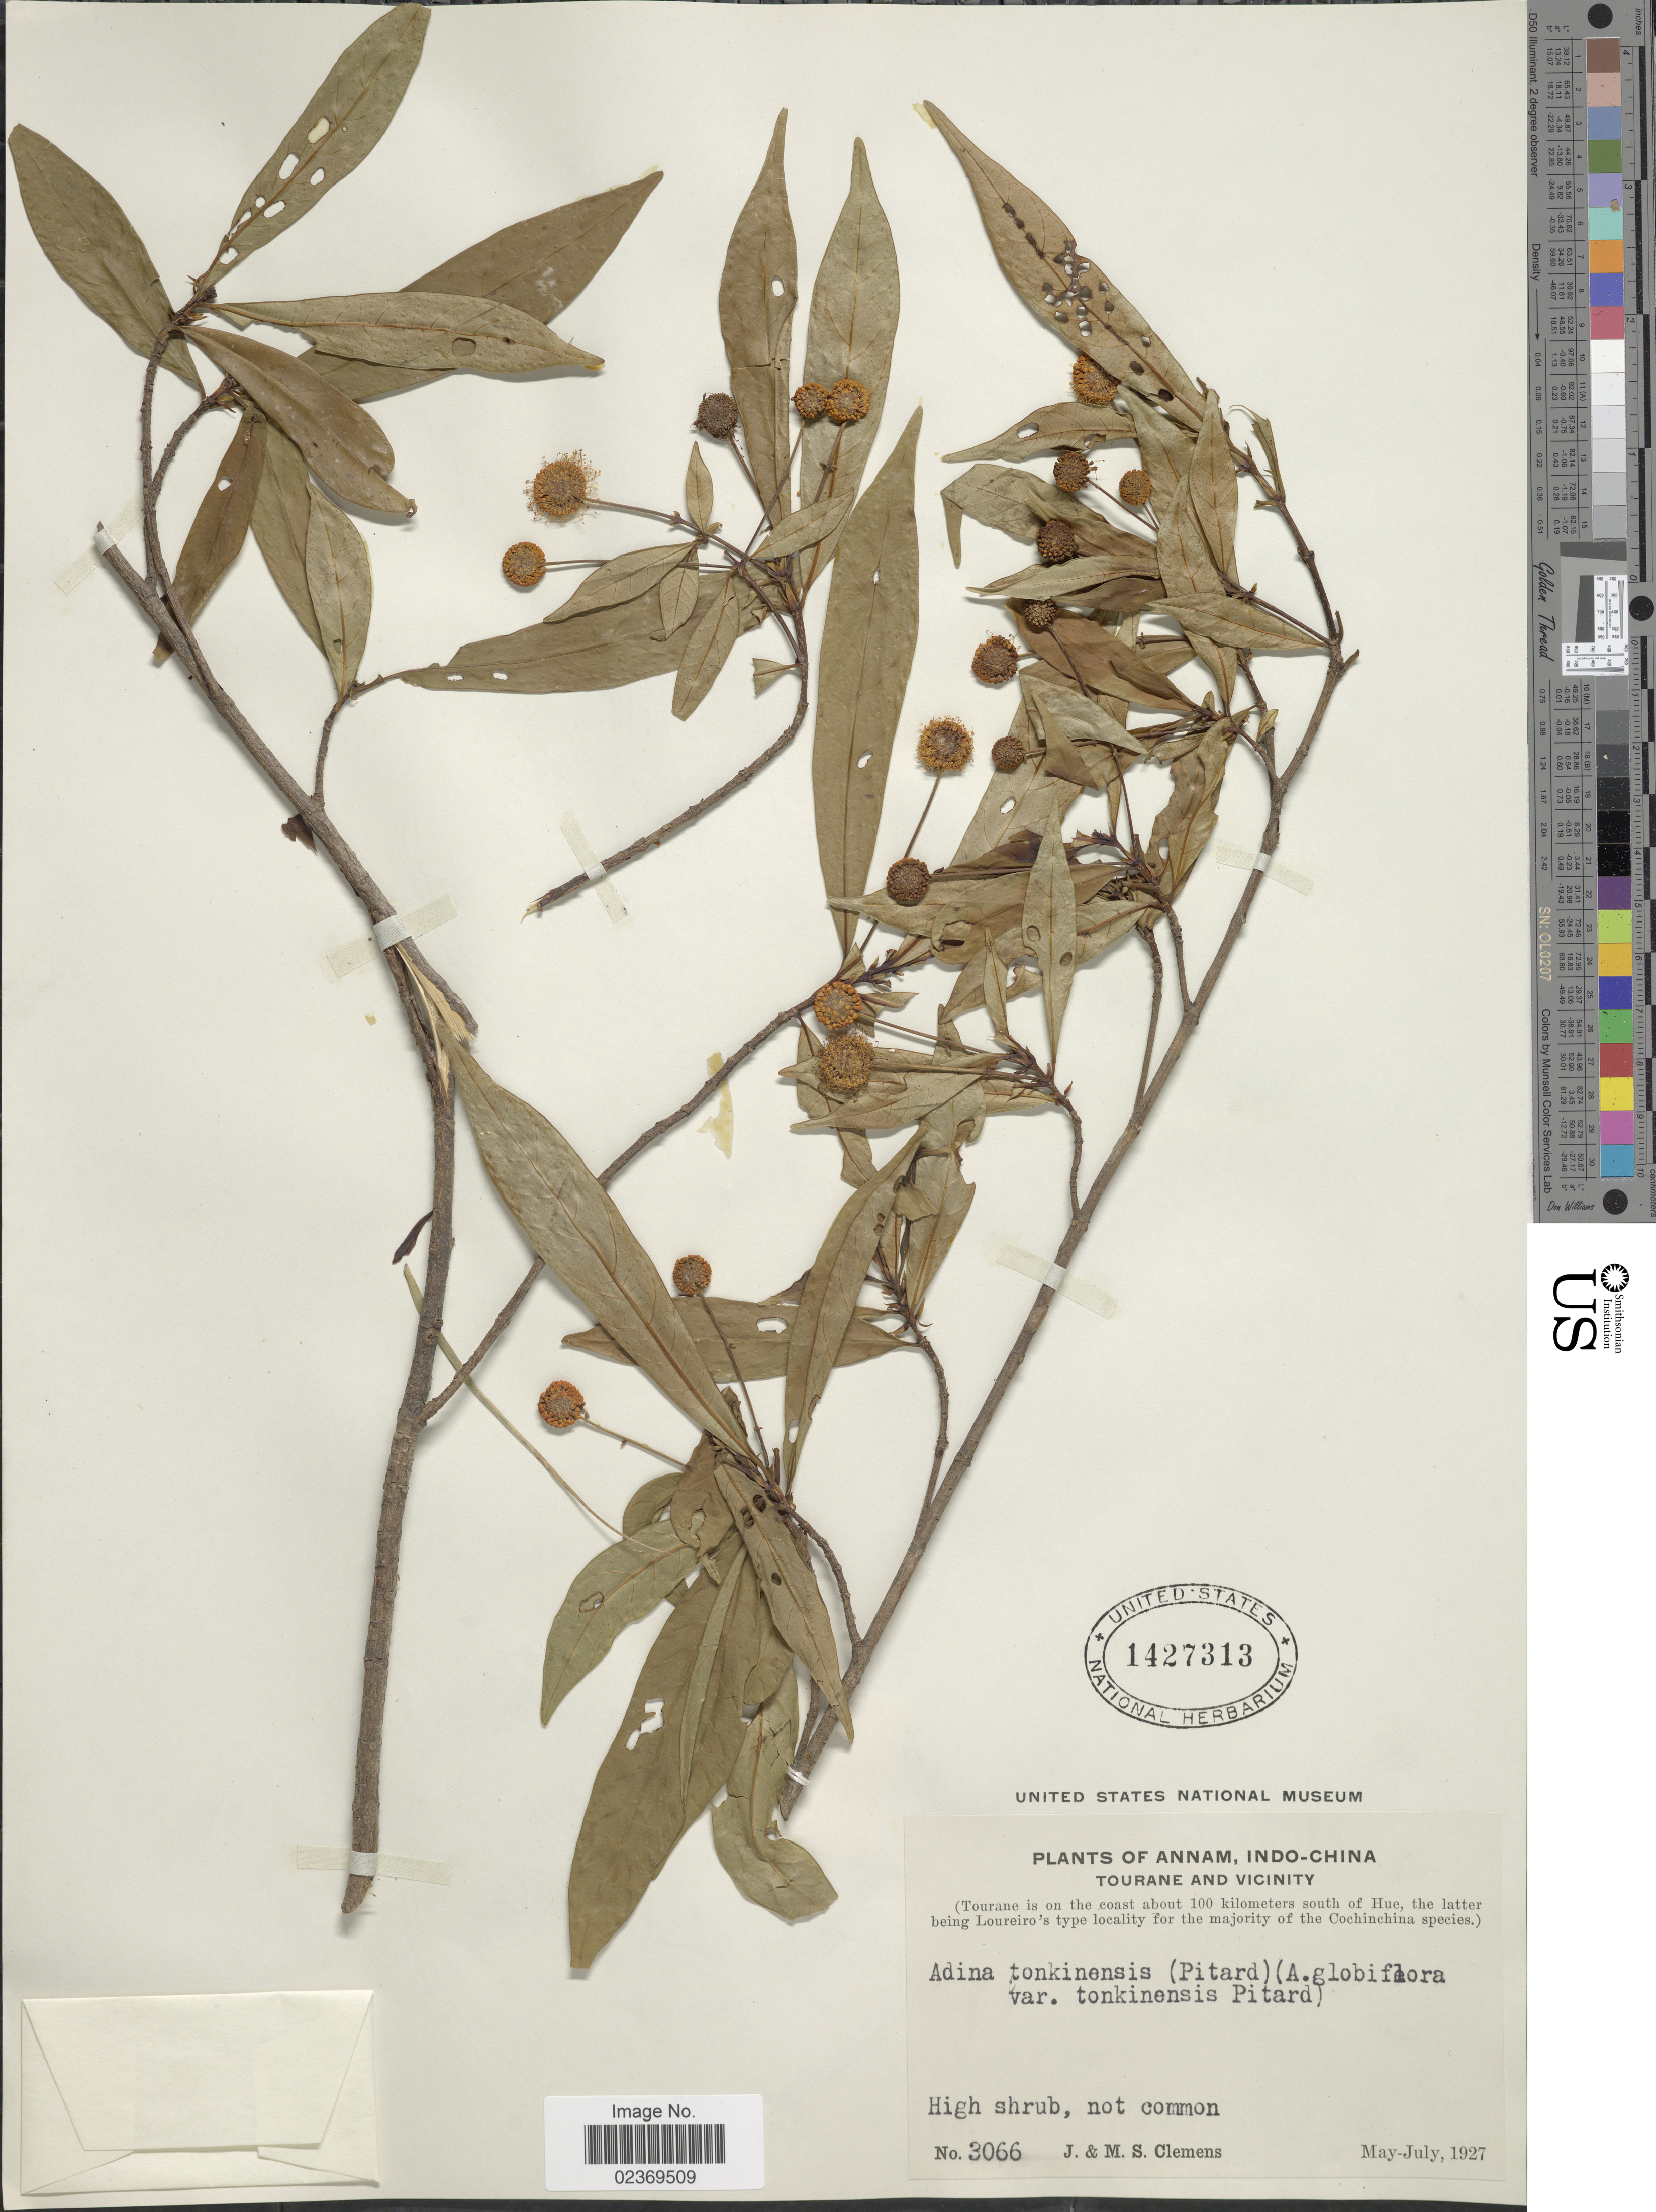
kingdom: Plantae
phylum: Tracheophyta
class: Magnoliopsida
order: Gentianales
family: Rubiaceae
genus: Adina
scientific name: Adina globiflora var. tonkinensis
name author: Pit.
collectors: J. Clemens & M. S. Clemens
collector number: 3066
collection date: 1927-05/1927-07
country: Vietnam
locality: Annam, Indo-China, Tourane and Vicinity (Tourane is on the coast about 100 kilometers south of Hue).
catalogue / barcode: US 1427313